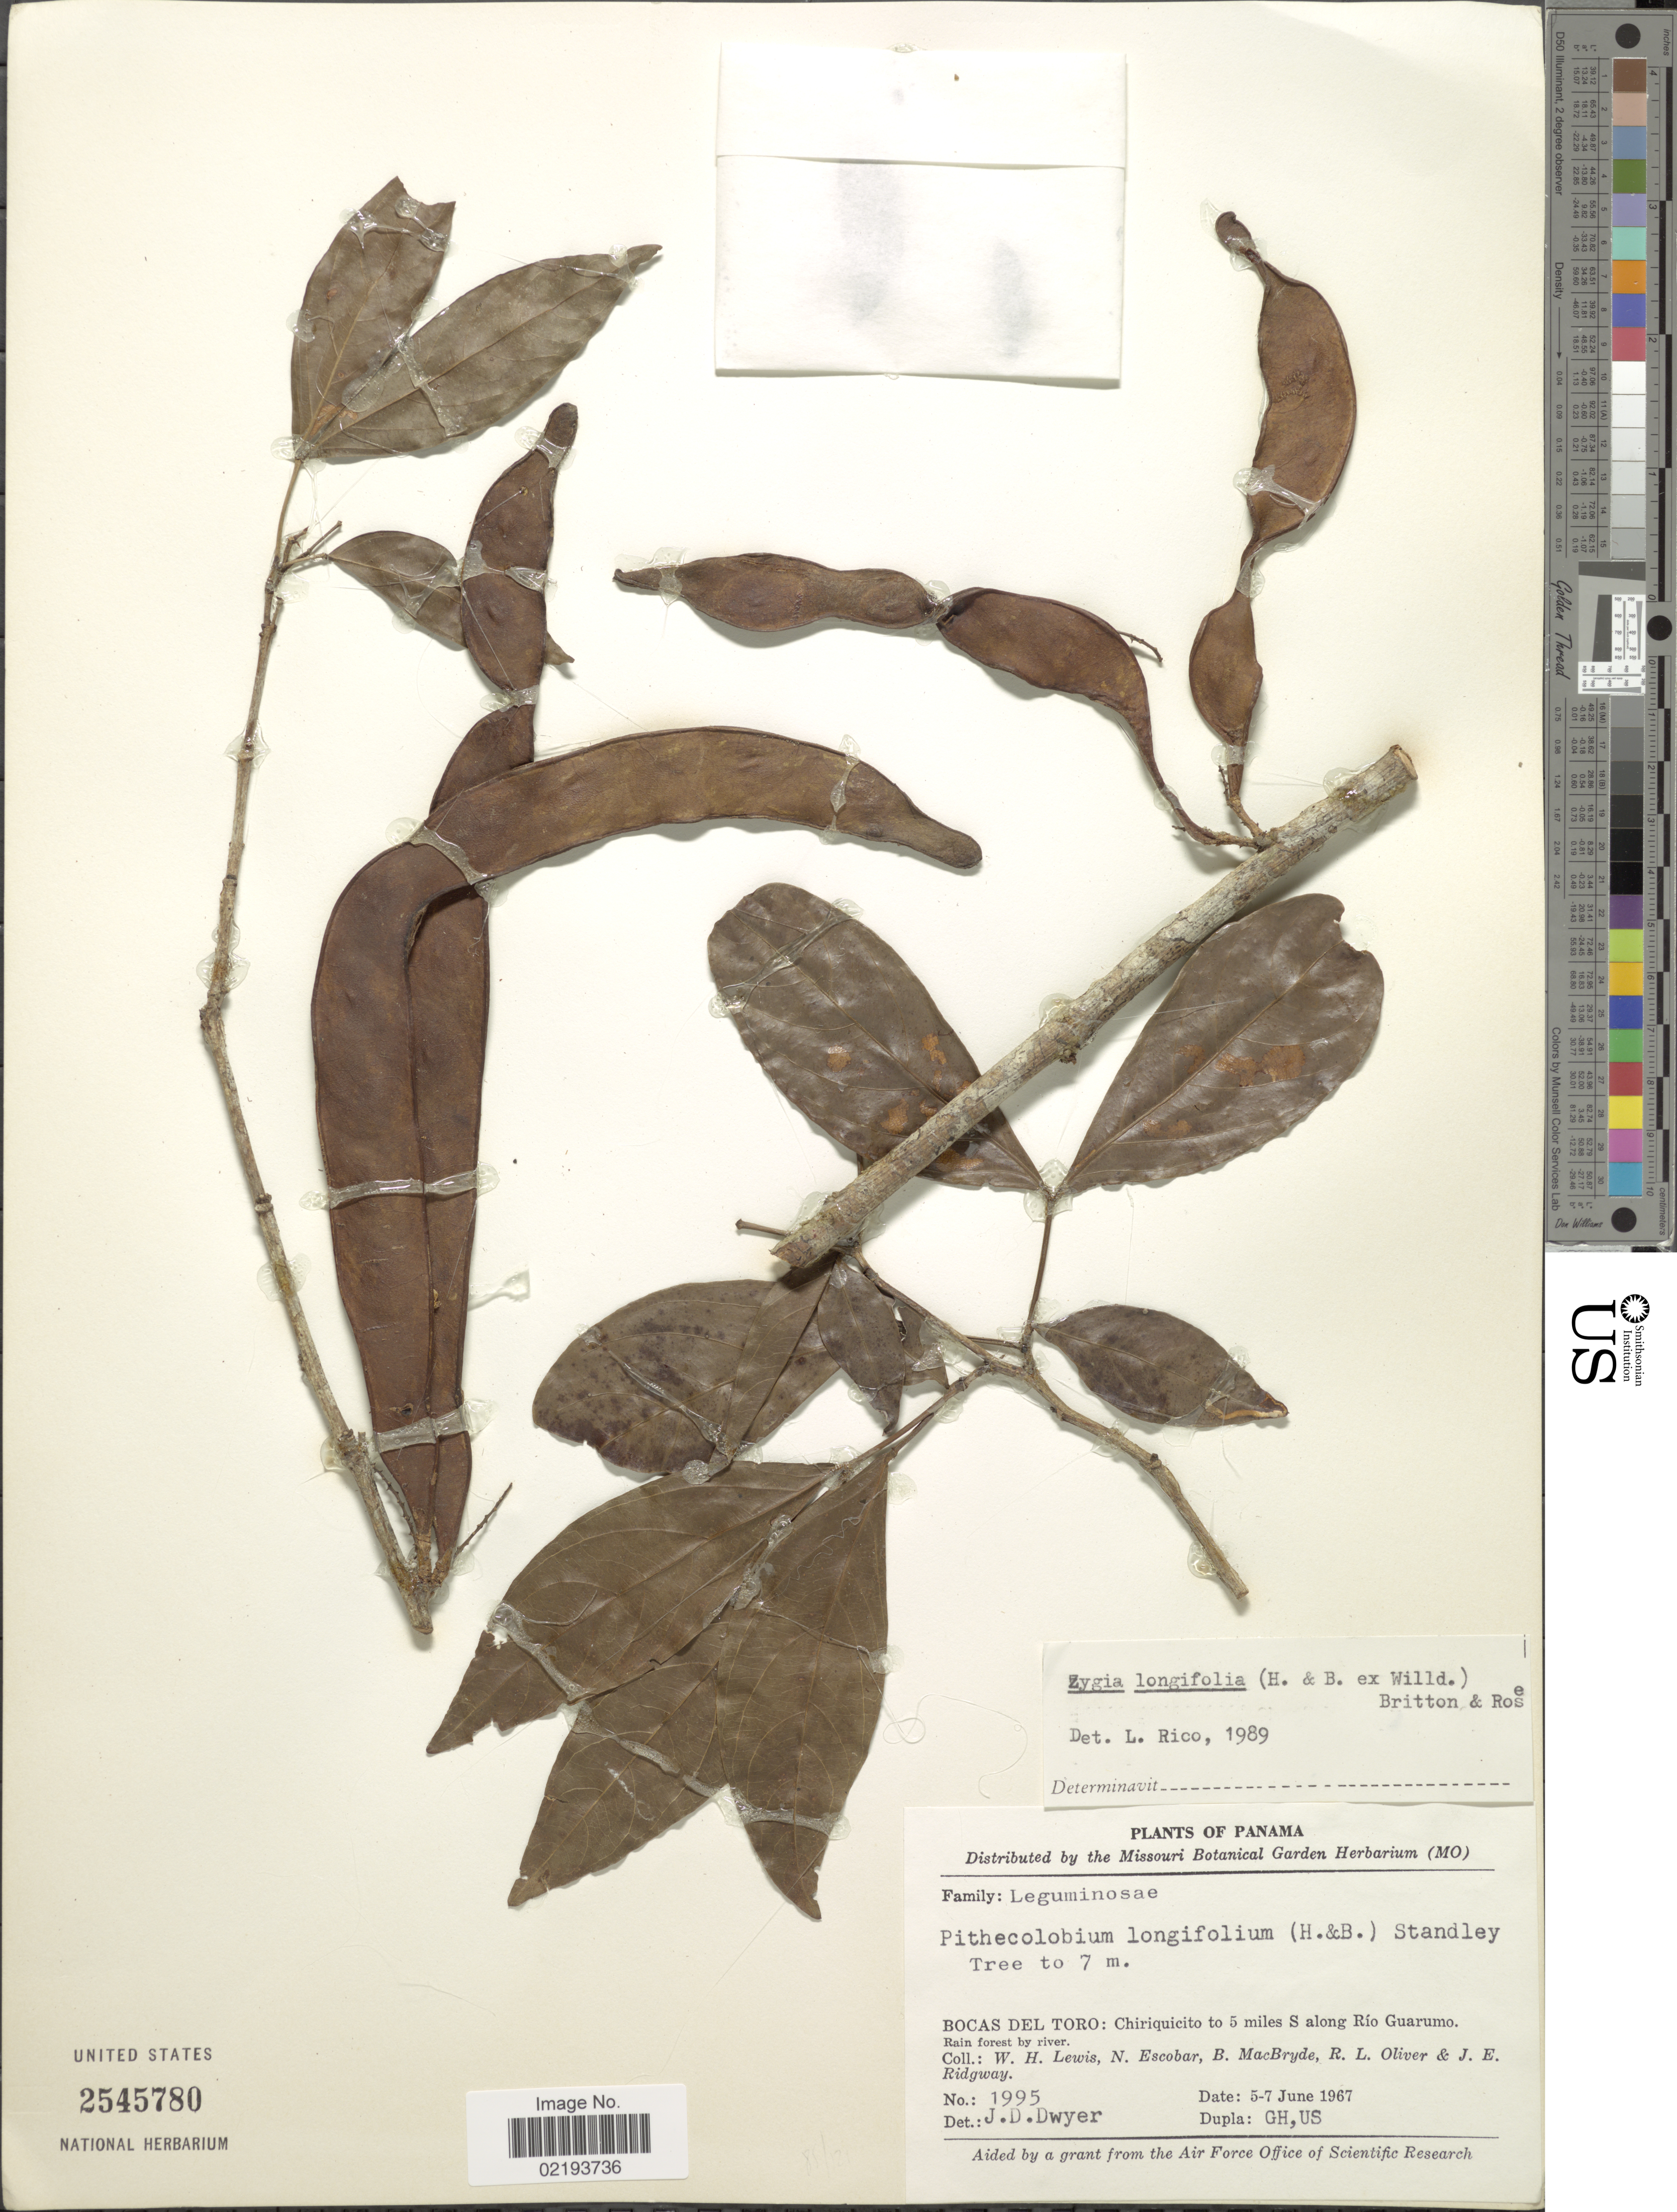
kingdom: Plantae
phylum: Tracheophyta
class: Magnoliopsida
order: Fabales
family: Fabaceae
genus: Zygia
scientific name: Zygia longifolia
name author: (Willd.) Britton & Rose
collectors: W. H. Lewis, N. Escobar, B. MacBryde, R. Oliver & J. Ridgway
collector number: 1995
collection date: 1967-06-05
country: Panama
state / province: Bocas del Toro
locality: Chiriquicito to 5 miles S along Río Guarumo. Rain forest by river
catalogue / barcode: US 2545780